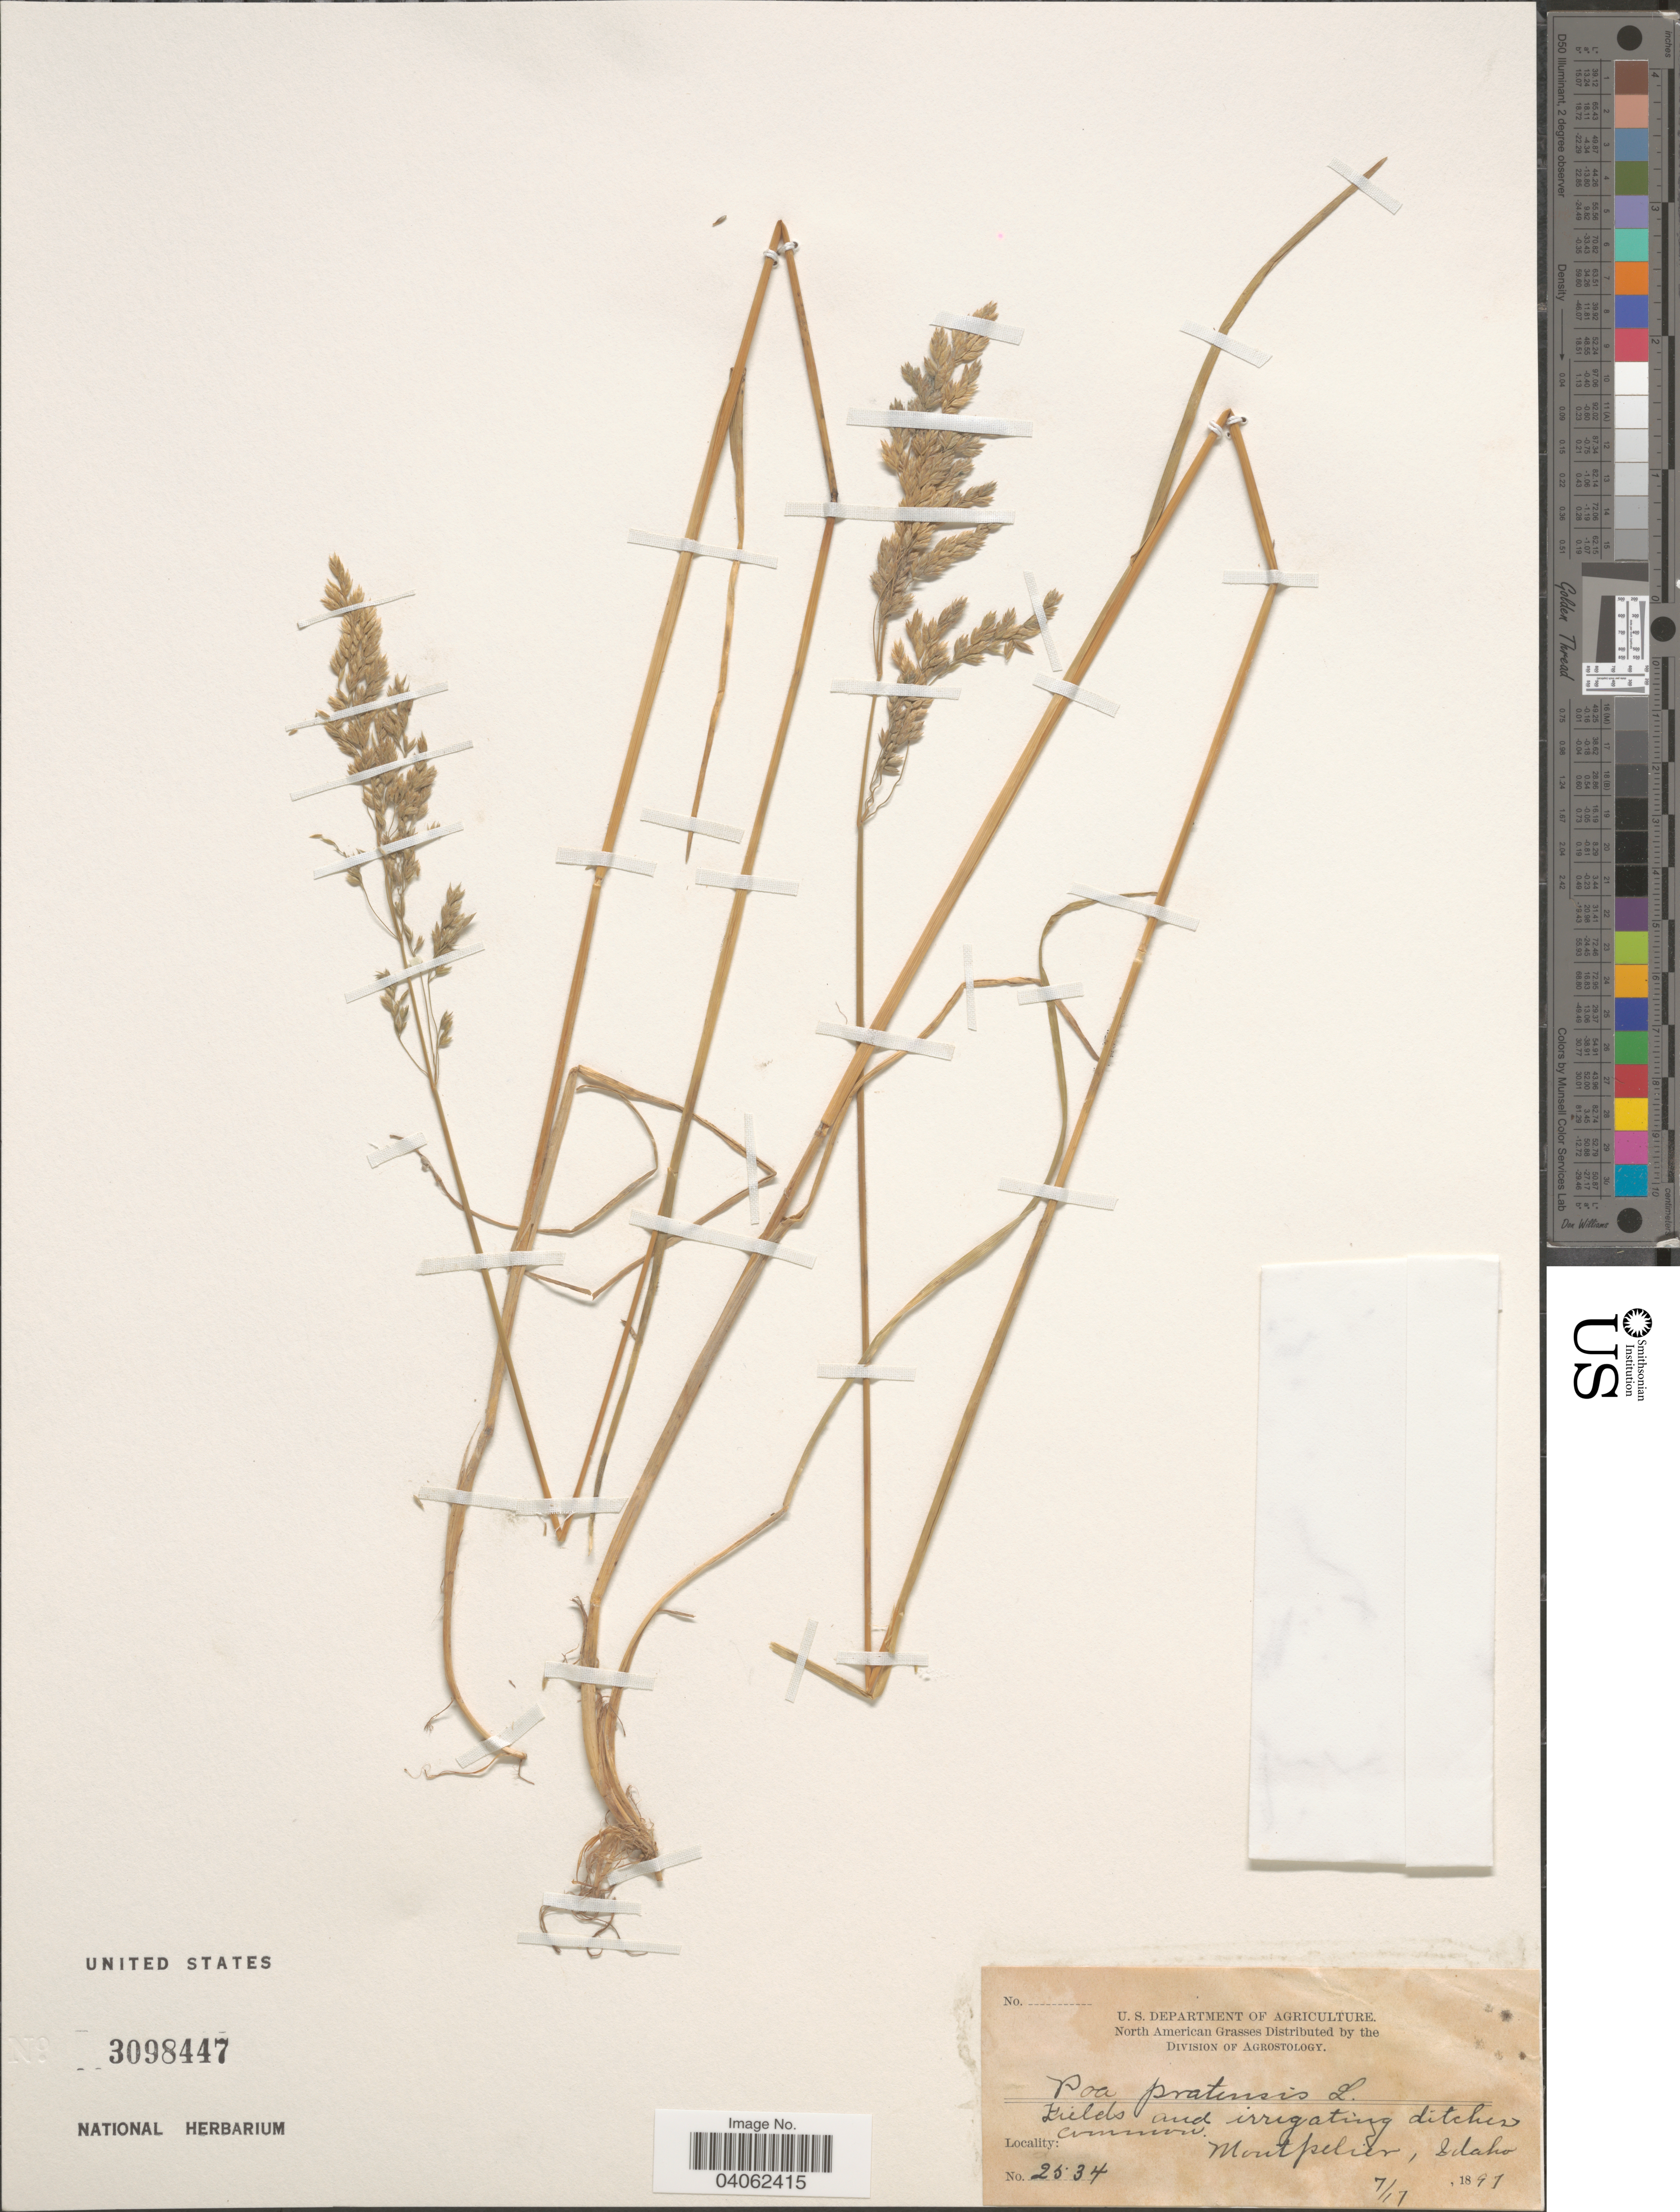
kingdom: Plantae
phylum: Tracheophyta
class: Liliopsida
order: Poales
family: Poaceae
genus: Poa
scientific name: Poa pratensis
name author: L.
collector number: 2534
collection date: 1897-07-17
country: United States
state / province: Idaho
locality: Montpelier.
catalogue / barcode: US 3098447